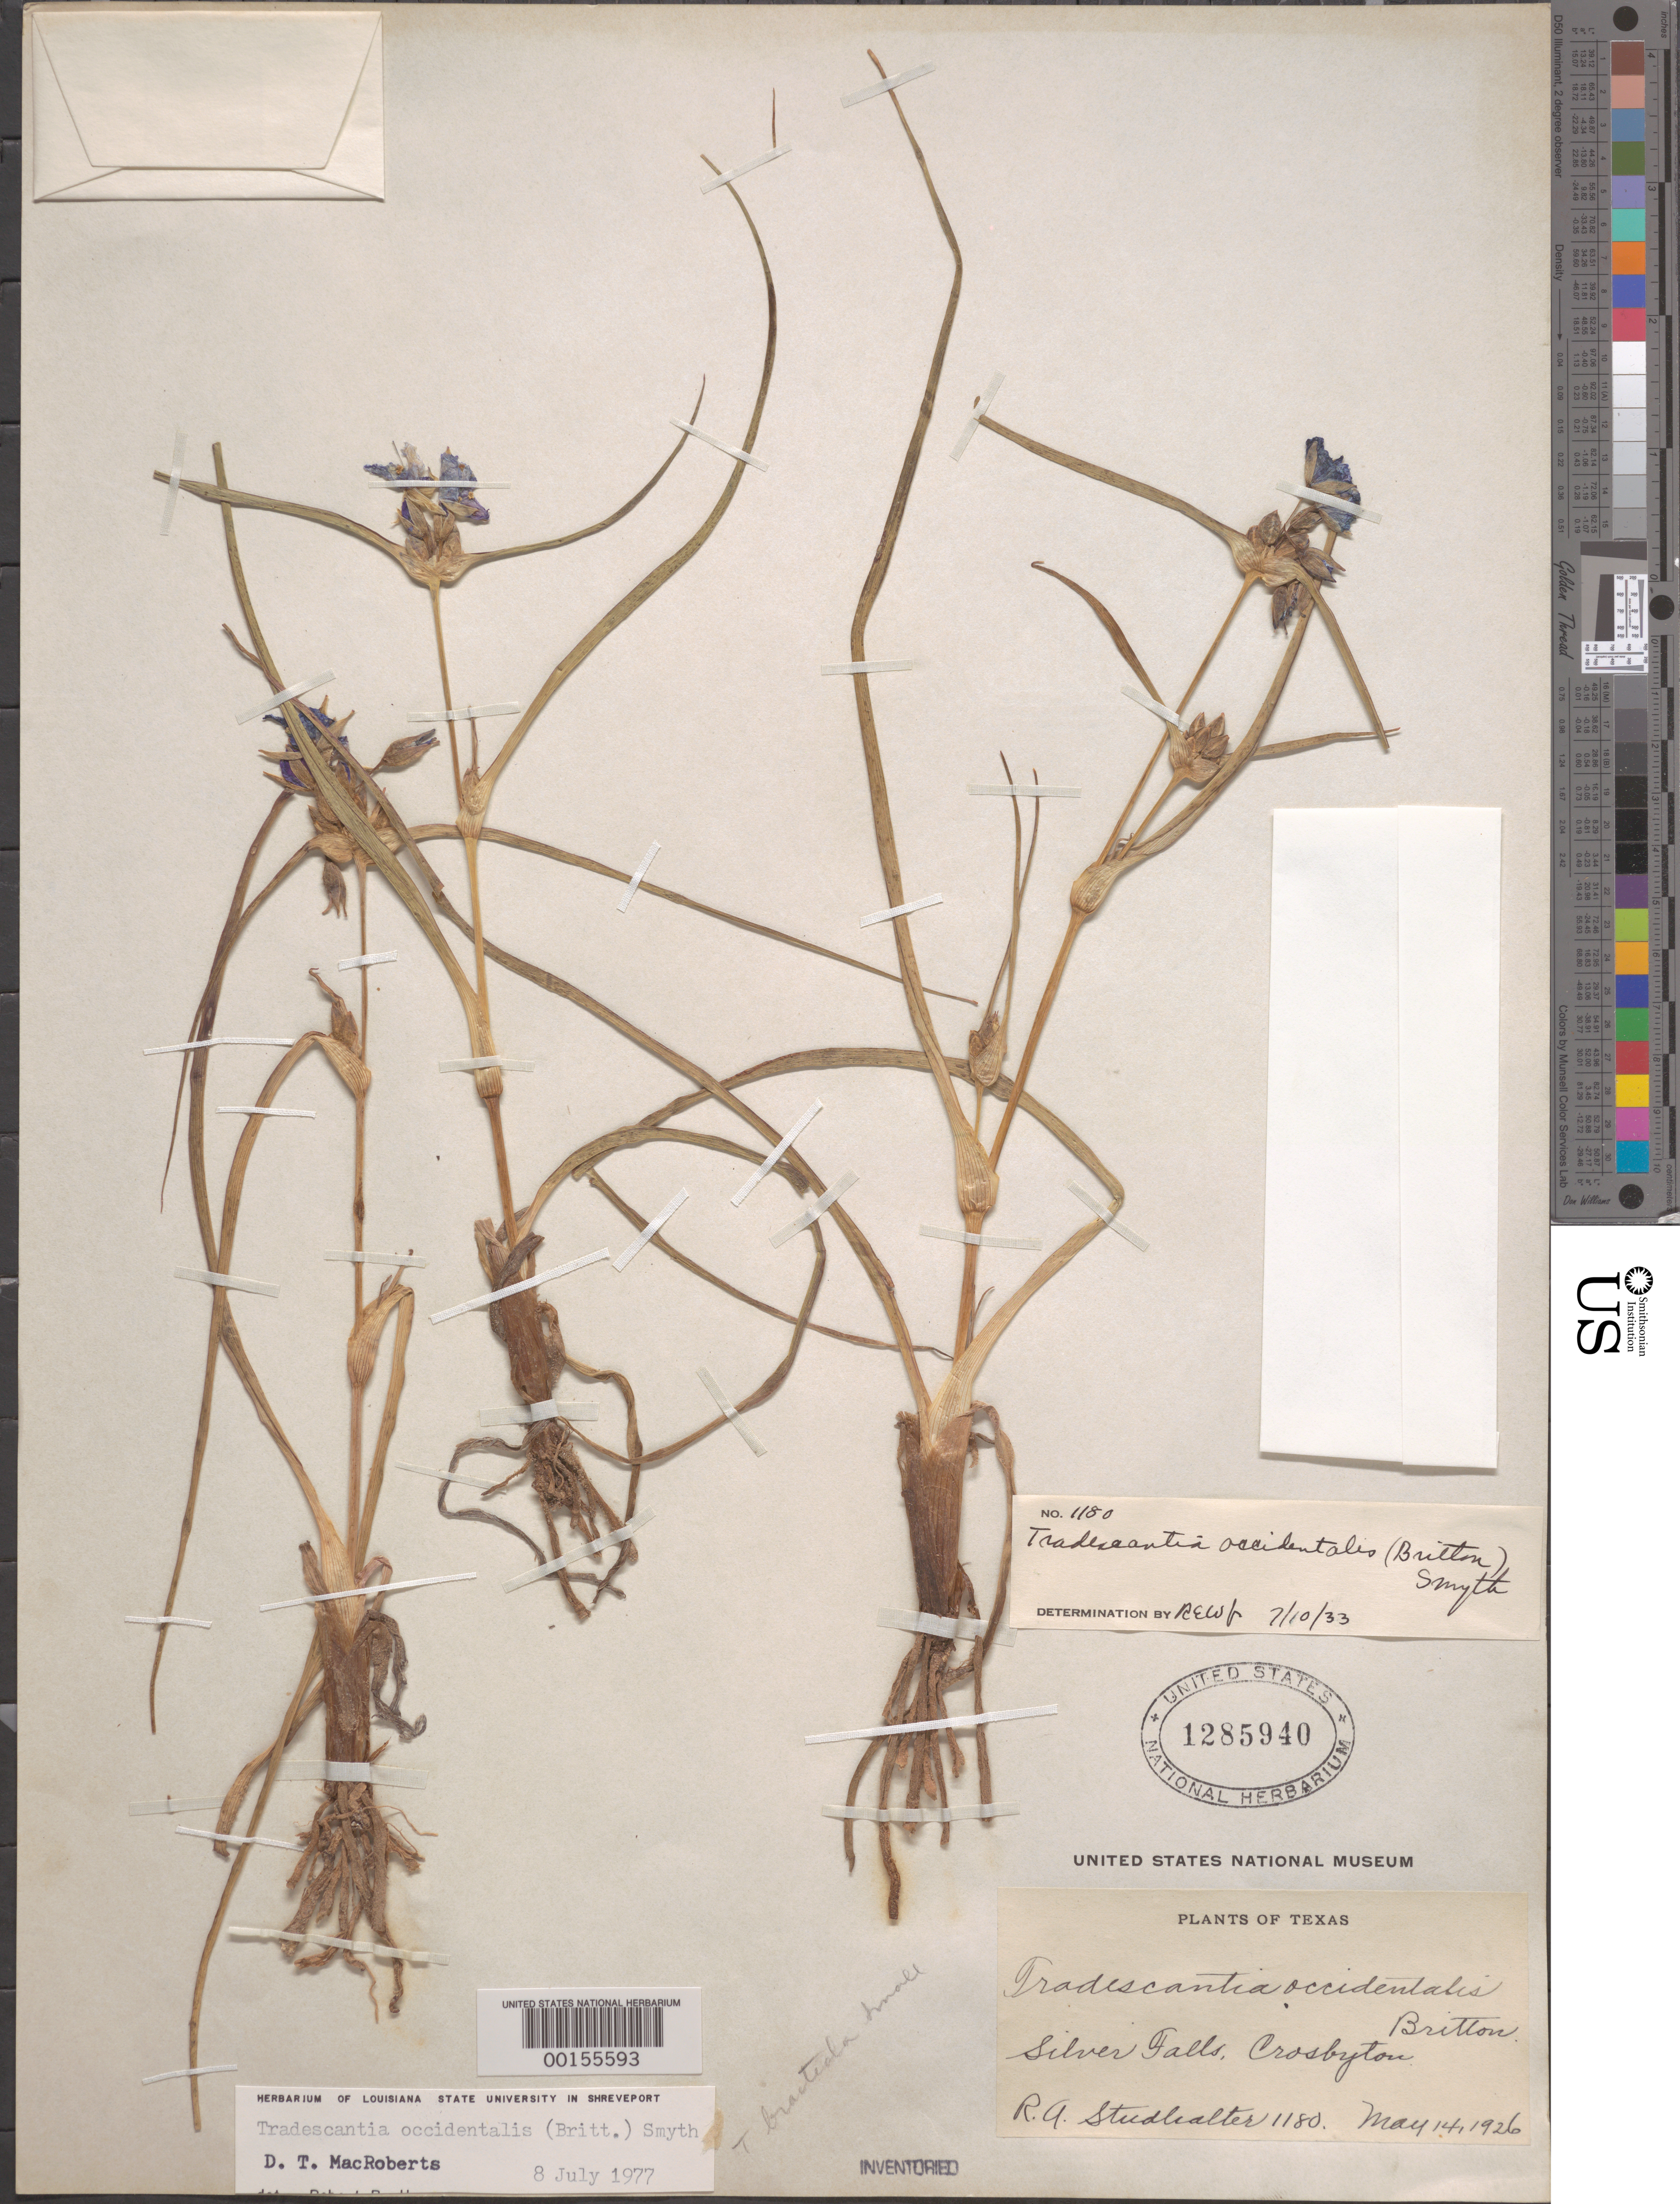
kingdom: Plantae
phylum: Tracheophyta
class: Liliopsida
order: Commelinales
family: Commelinaceae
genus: Tradescantia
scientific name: Tradescantia occidentalis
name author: (Britton) Smyth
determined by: MAcRoberts, D. T.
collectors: R. Studhalter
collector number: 1180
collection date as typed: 14 May 1926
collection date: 1926-05-14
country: United States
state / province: Texas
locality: Silver falls, crosbyton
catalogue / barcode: US 1285940